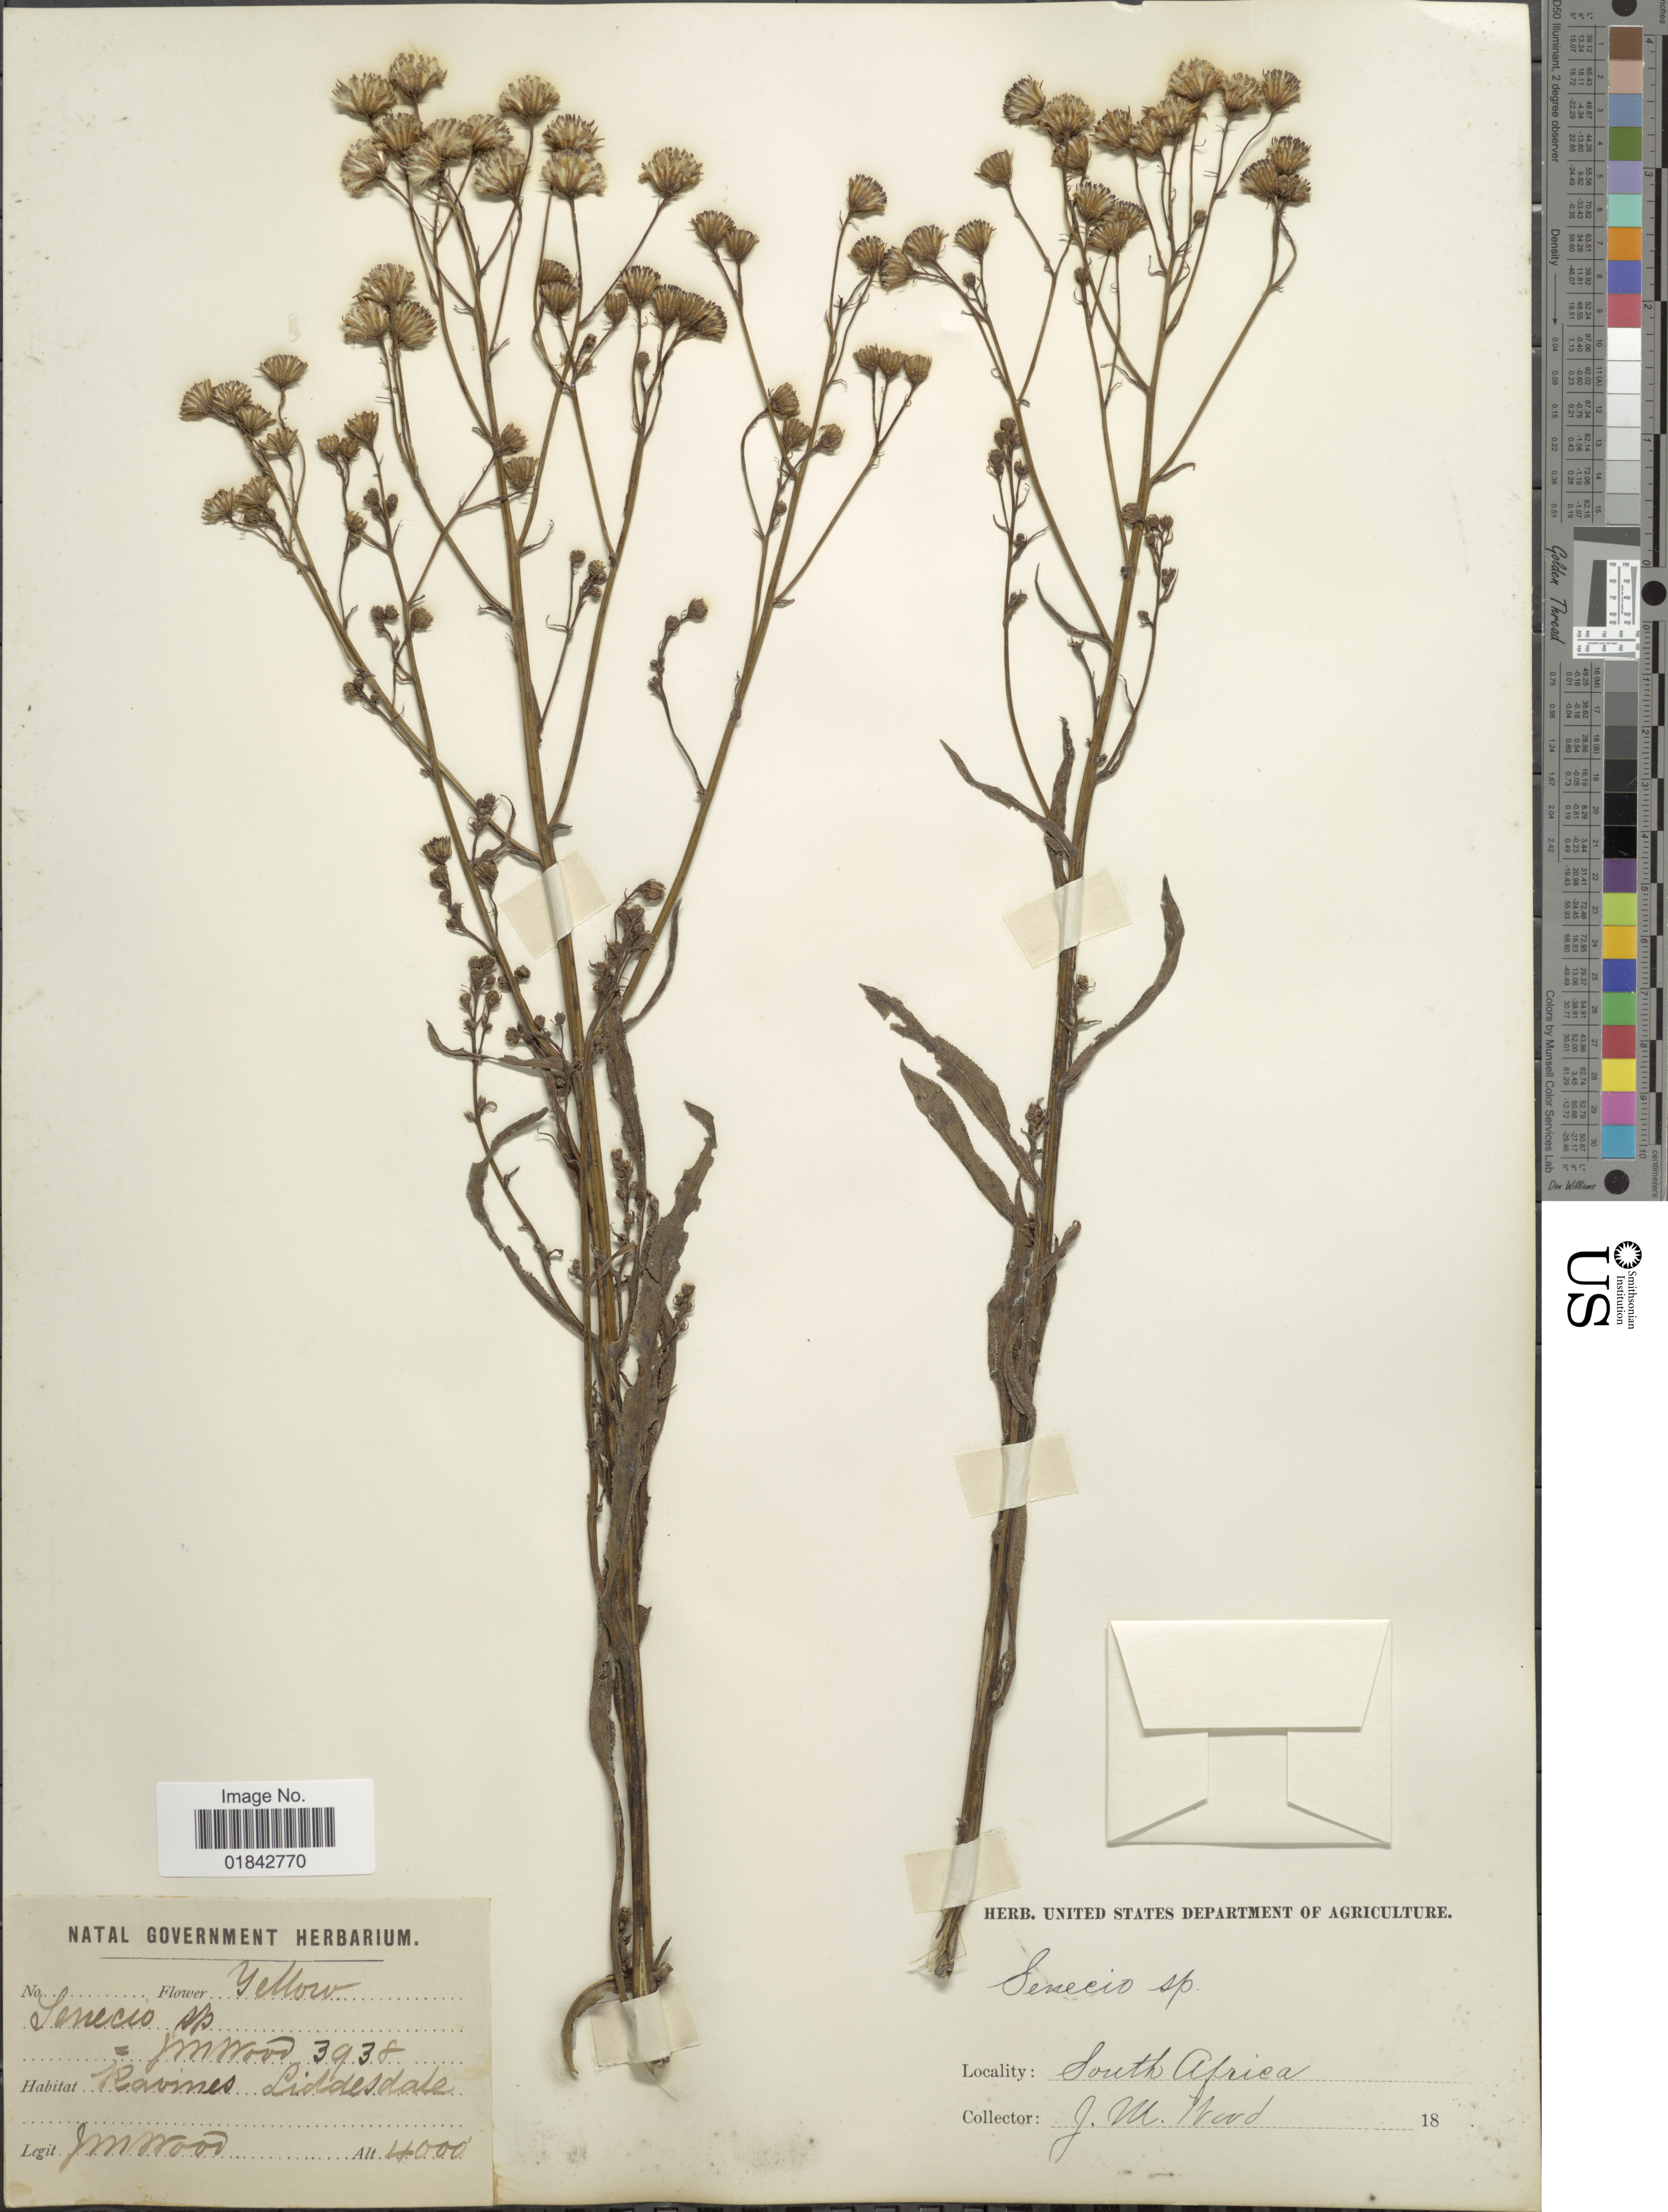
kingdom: Plantae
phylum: Tracheophyta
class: Magnoliopsida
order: Asterales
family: Asteraceae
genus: Senecio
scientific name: Senecio sp.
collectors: J. M. Wood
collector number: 3938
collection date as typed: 18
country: South Africa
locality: Ravines Liddesdale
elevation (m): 1219